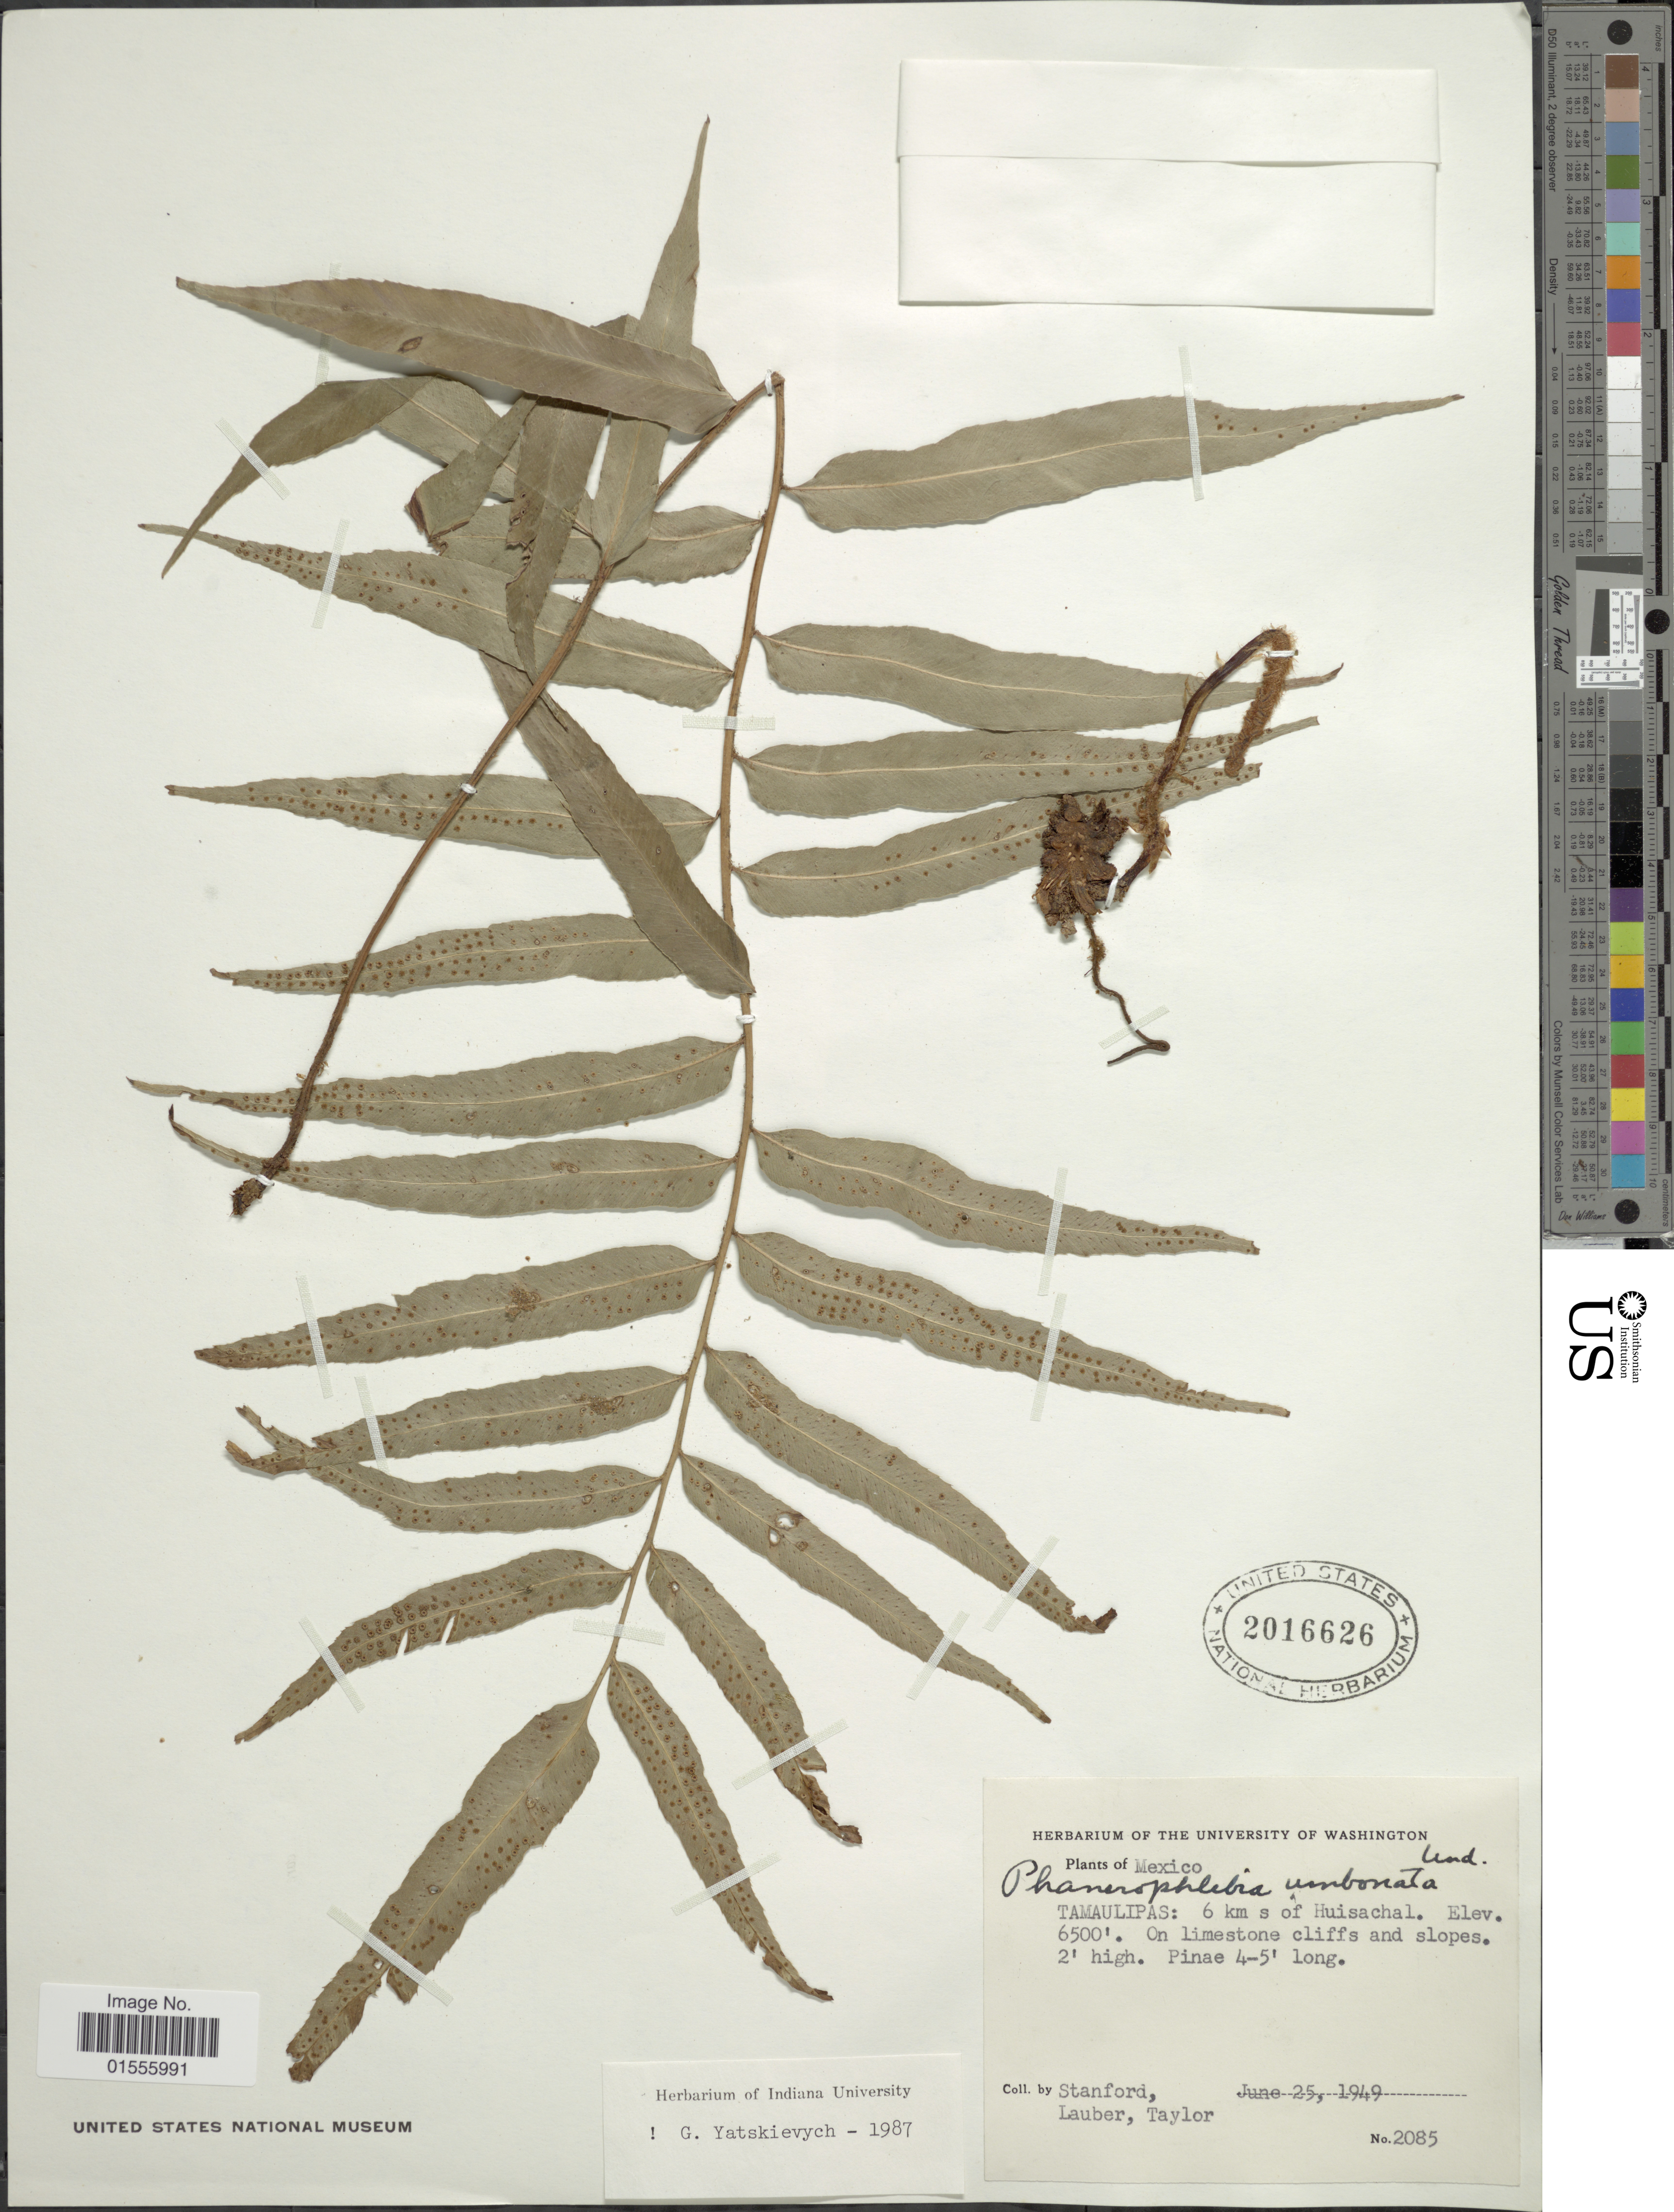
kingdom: Plantae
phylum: Tracheophyta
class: Polypodiopsida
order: Polypodiales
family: Dryopteridaceae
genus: Phanerophlebia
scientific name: Phanerophlebia umbonata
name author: Underw.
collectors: -. Stanford, Lauber, -- & -. Taylor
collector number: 2085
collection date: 1949-06-25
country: Mexico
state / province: Tamaulipas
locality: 6 km s of Huisachal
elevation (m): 1981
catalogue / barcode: US 2016626